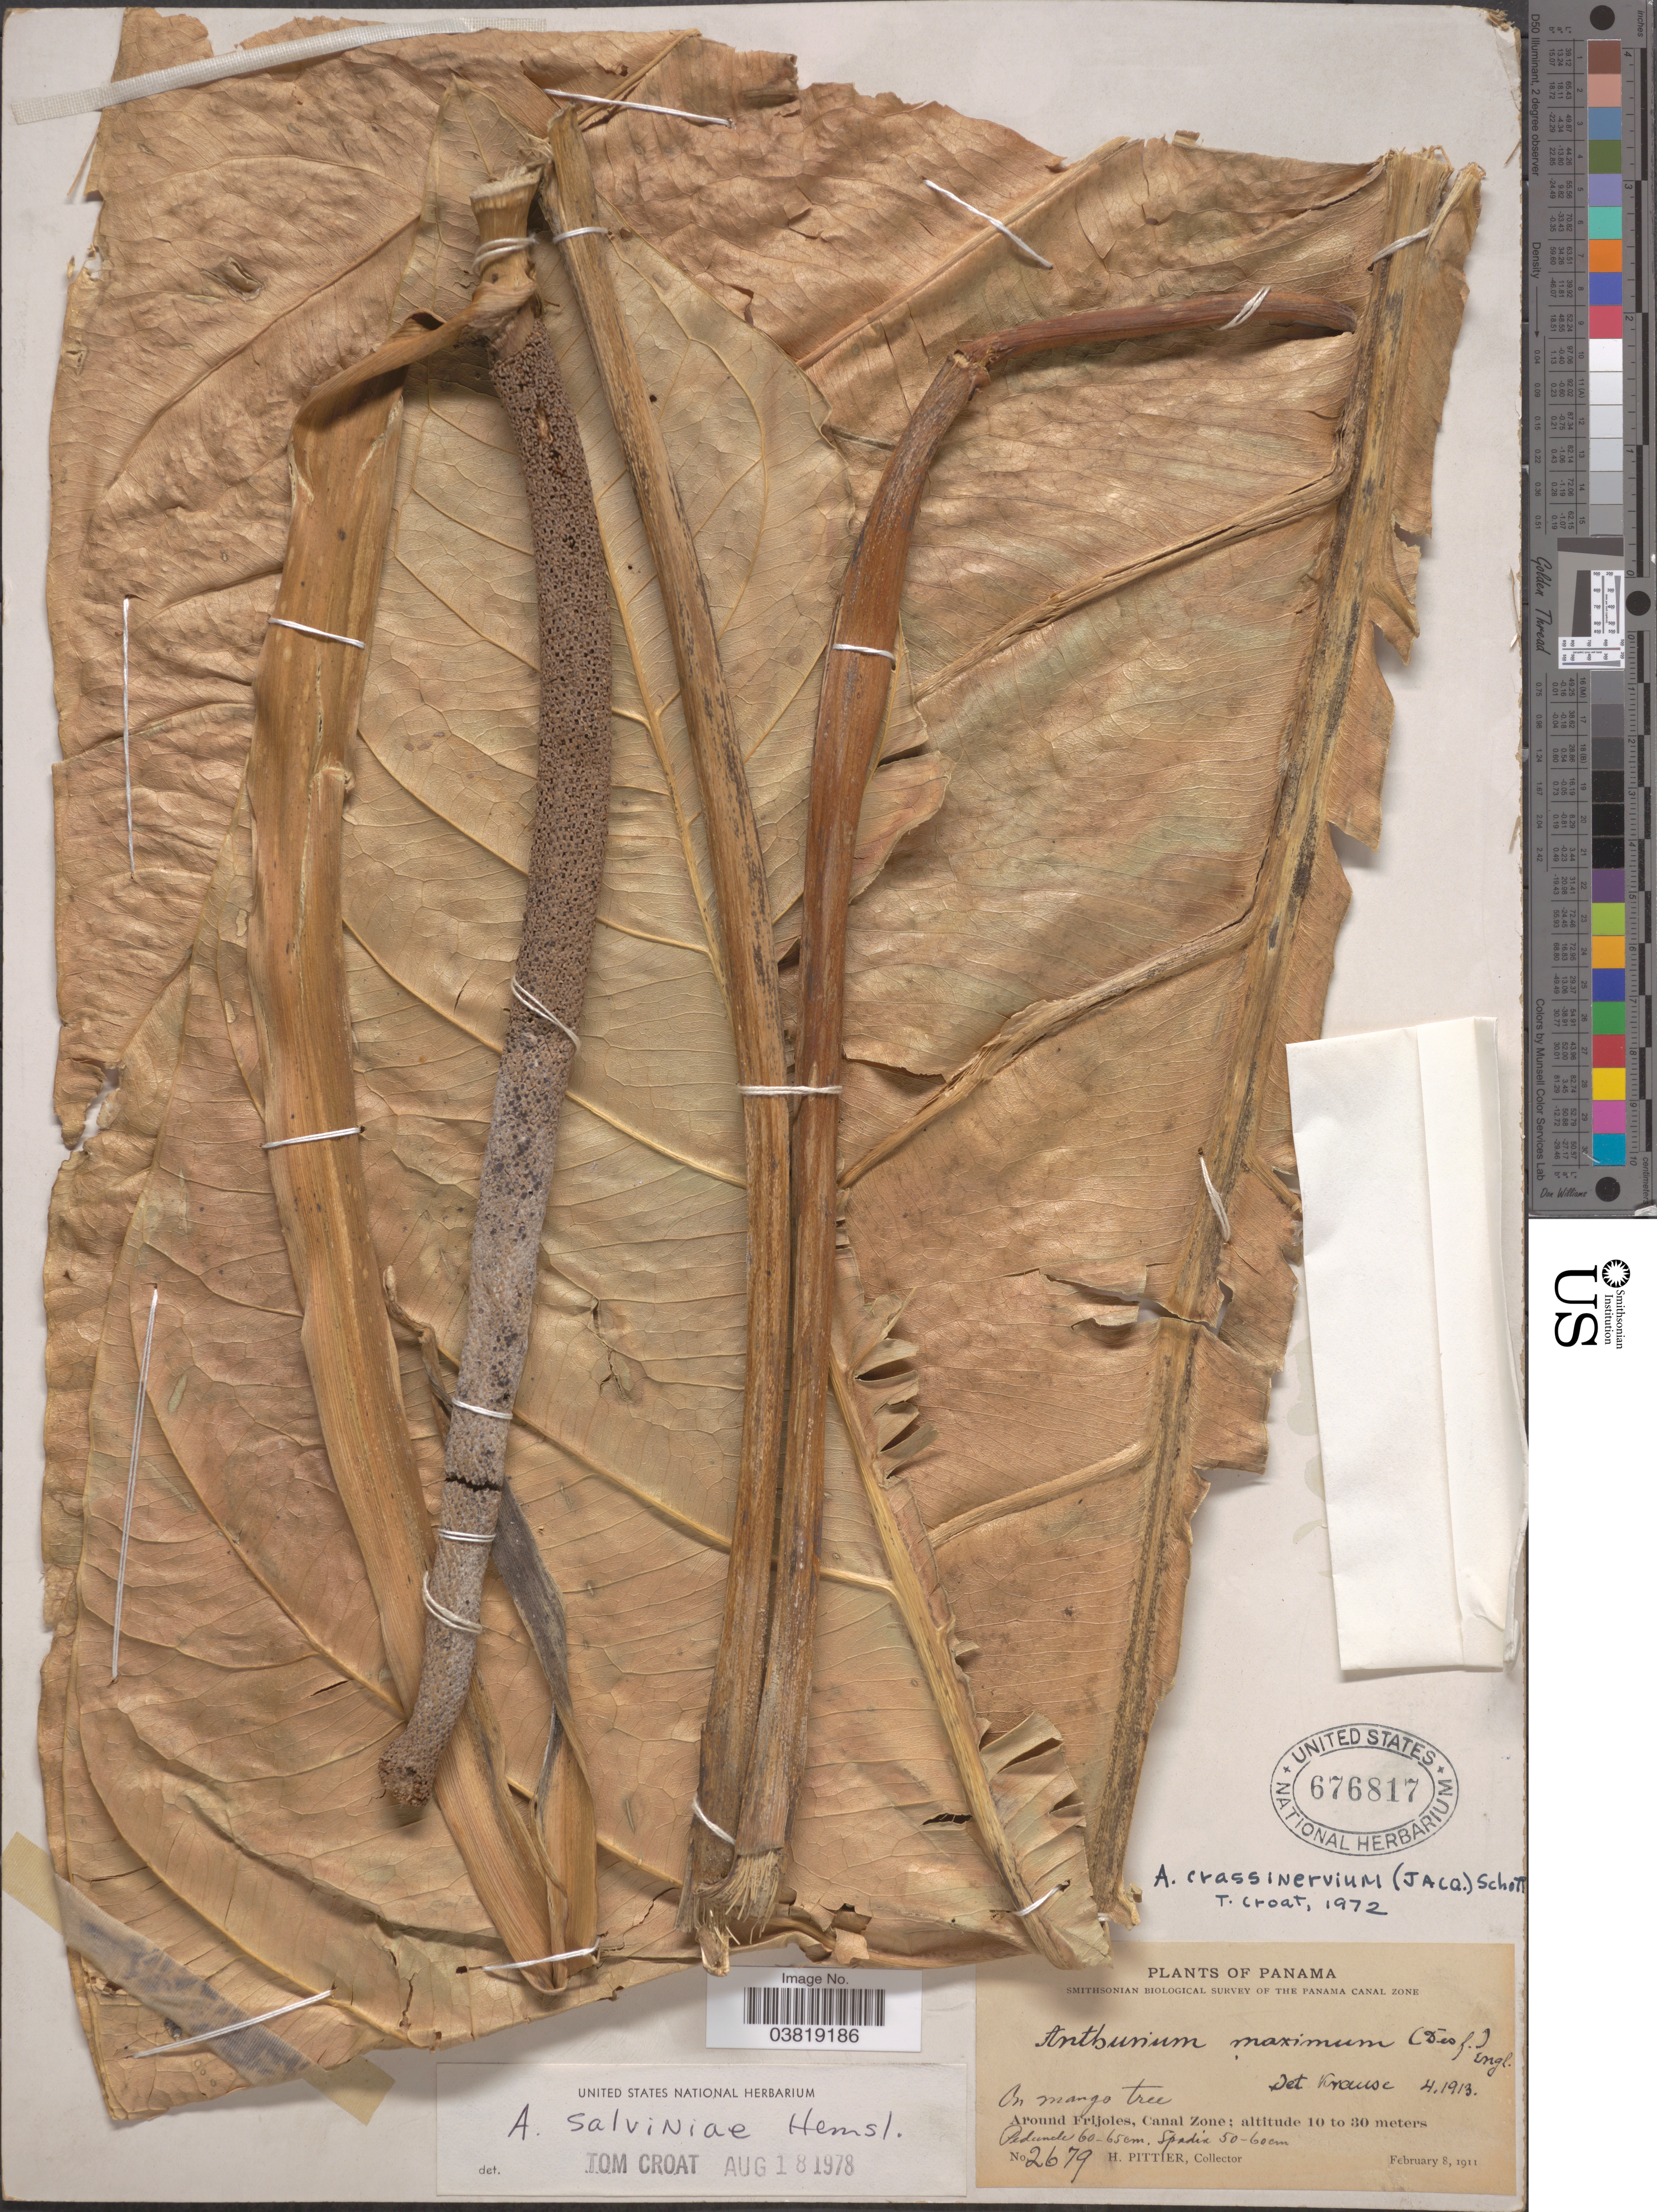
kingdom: Plantae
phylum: Tracheophyta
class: Liliopsida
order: Alismatales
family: Araceae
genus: Anthurium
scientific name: Anthurium salvinii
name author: Hemsl.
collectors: H. F. Pittier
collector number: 2679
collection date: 1911-02-08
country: Panama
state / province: Colón / Panamá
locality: The Panama Canal Zone. Around Frijoles, Canal Zone.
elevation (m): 10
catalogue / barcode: US 676817